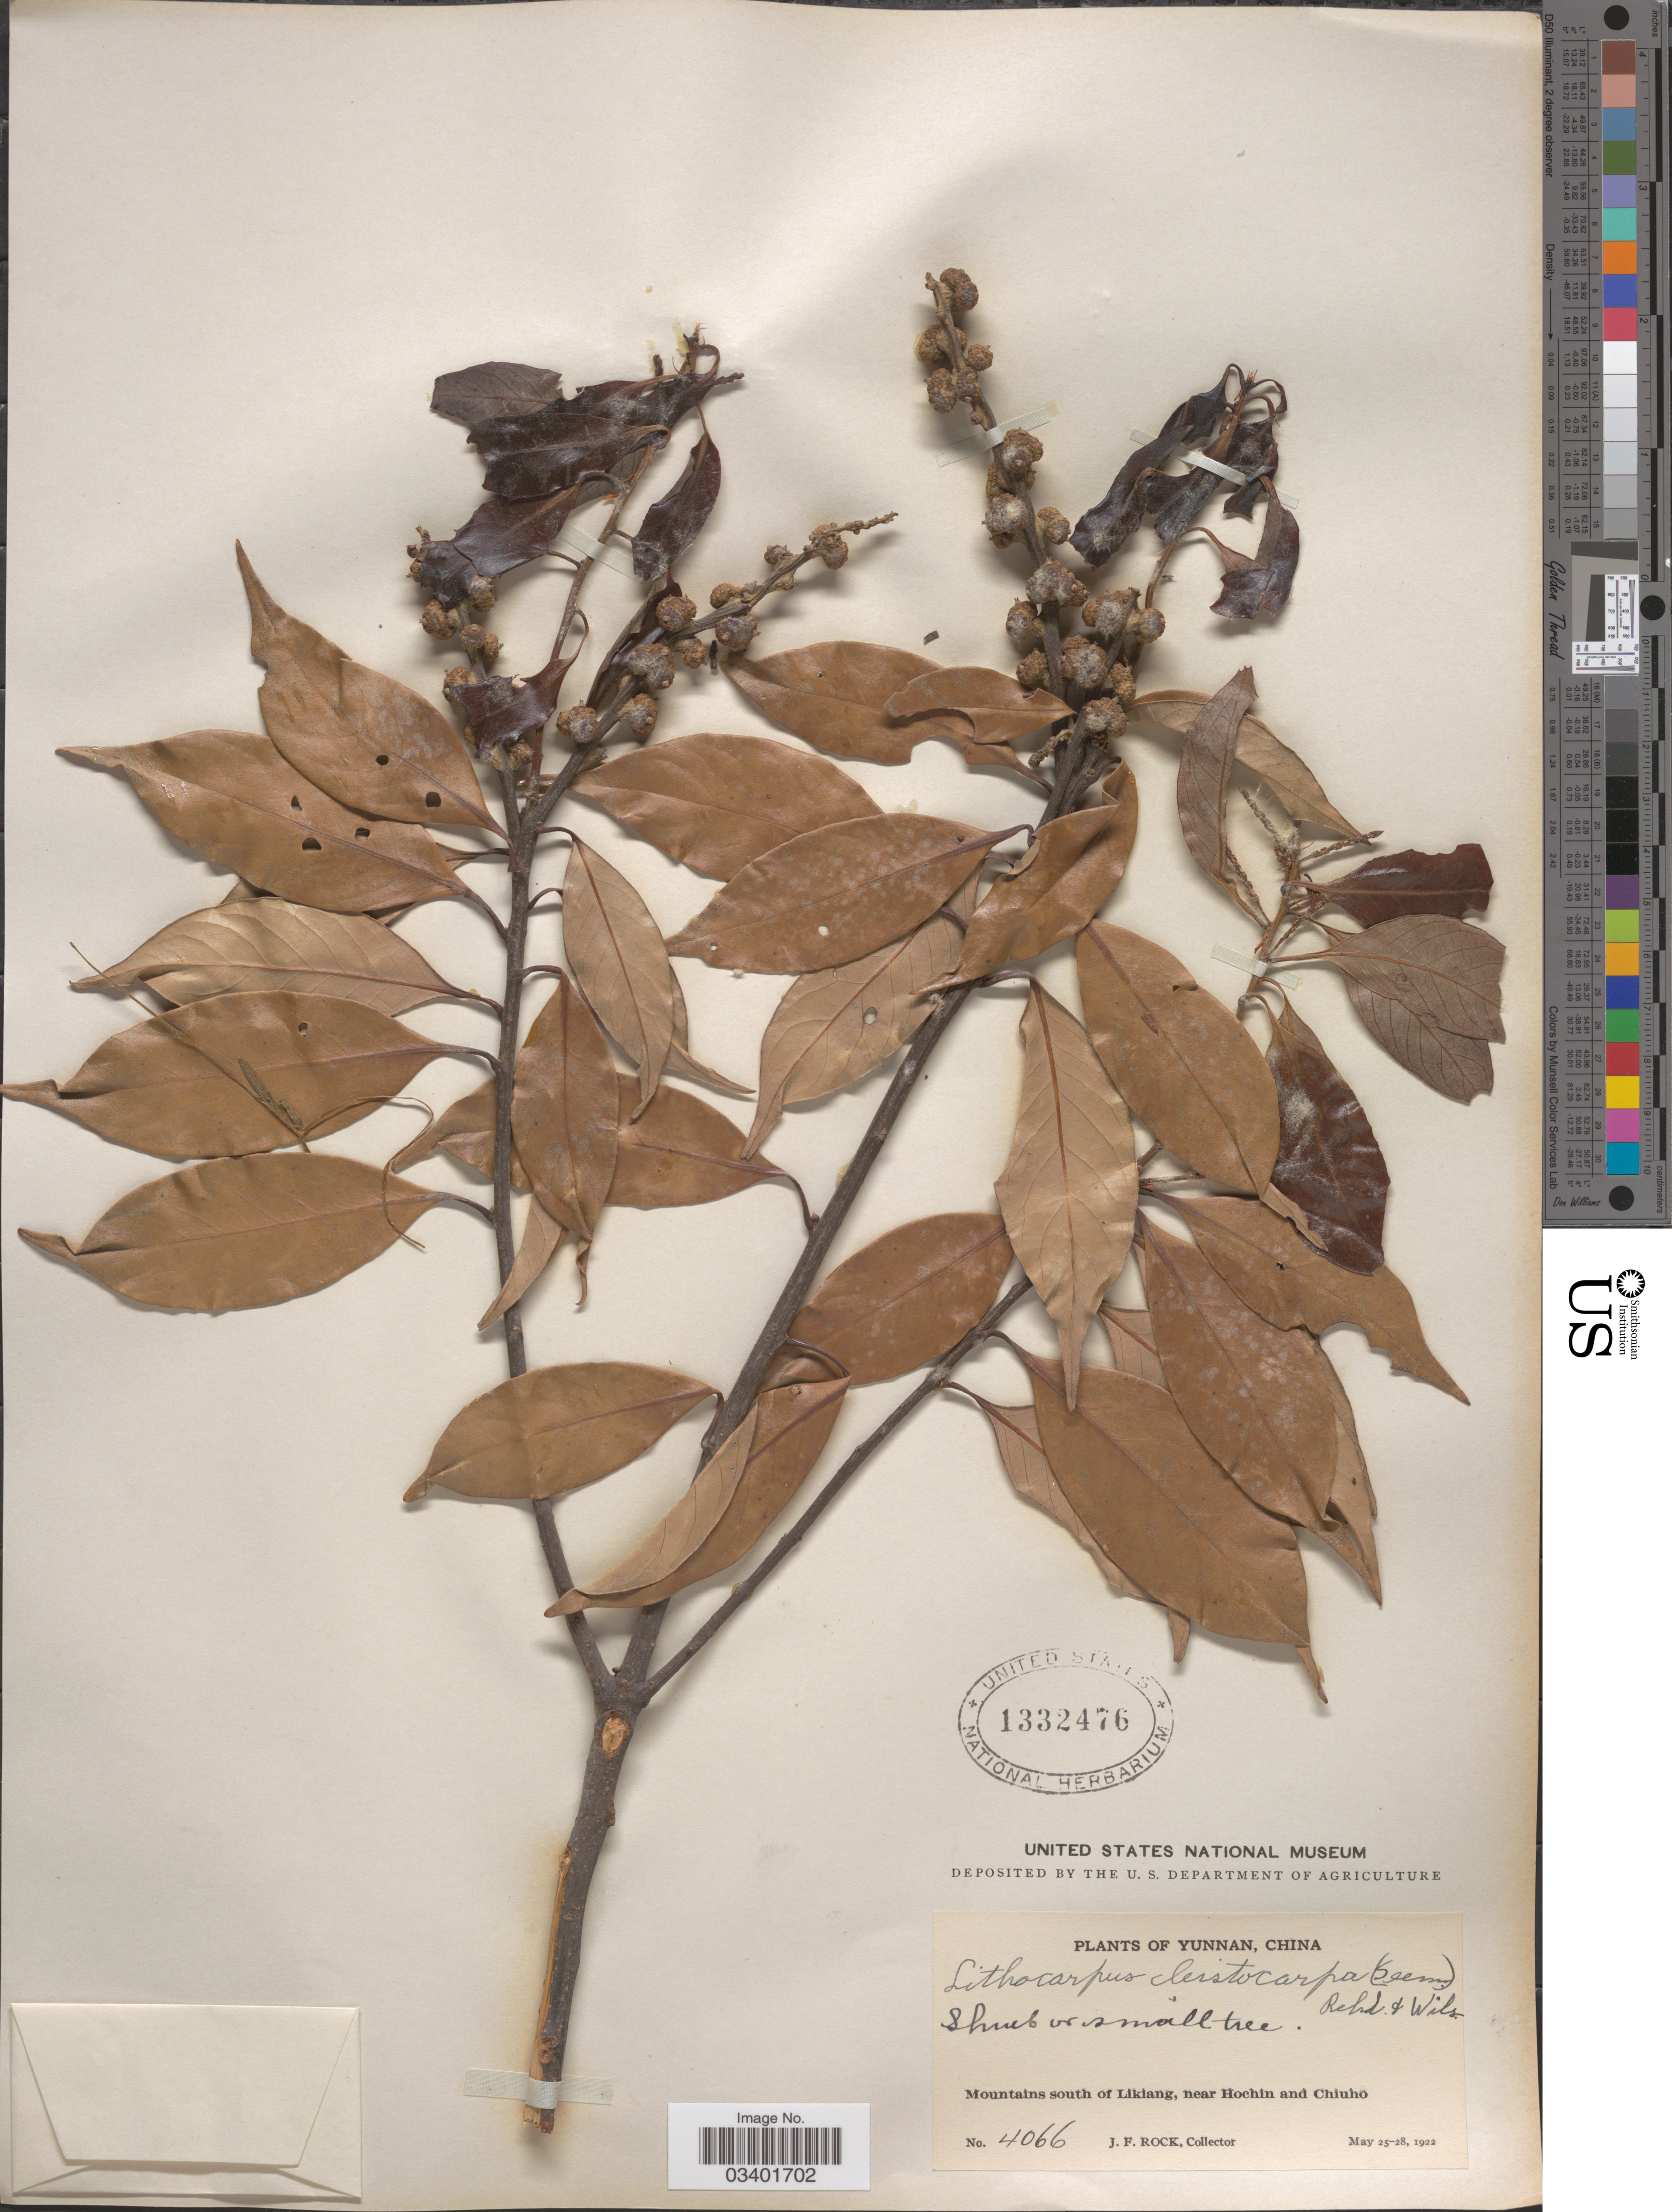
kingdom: Plantae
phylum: Tracheophyta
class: Magnoliopsida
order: Fagales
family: Fagaceae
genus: Lithocarpus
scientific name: Lithocarpus cleistocarpus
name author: (Seemen) Rehder & E.H. Wilson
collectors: J. Rock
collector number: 4066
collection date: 1922-05-25/1922-05-28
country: China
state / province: Yunnan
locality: Mountains south of Likiang, near Hochin and Chiuho.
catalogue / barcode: US 1332476